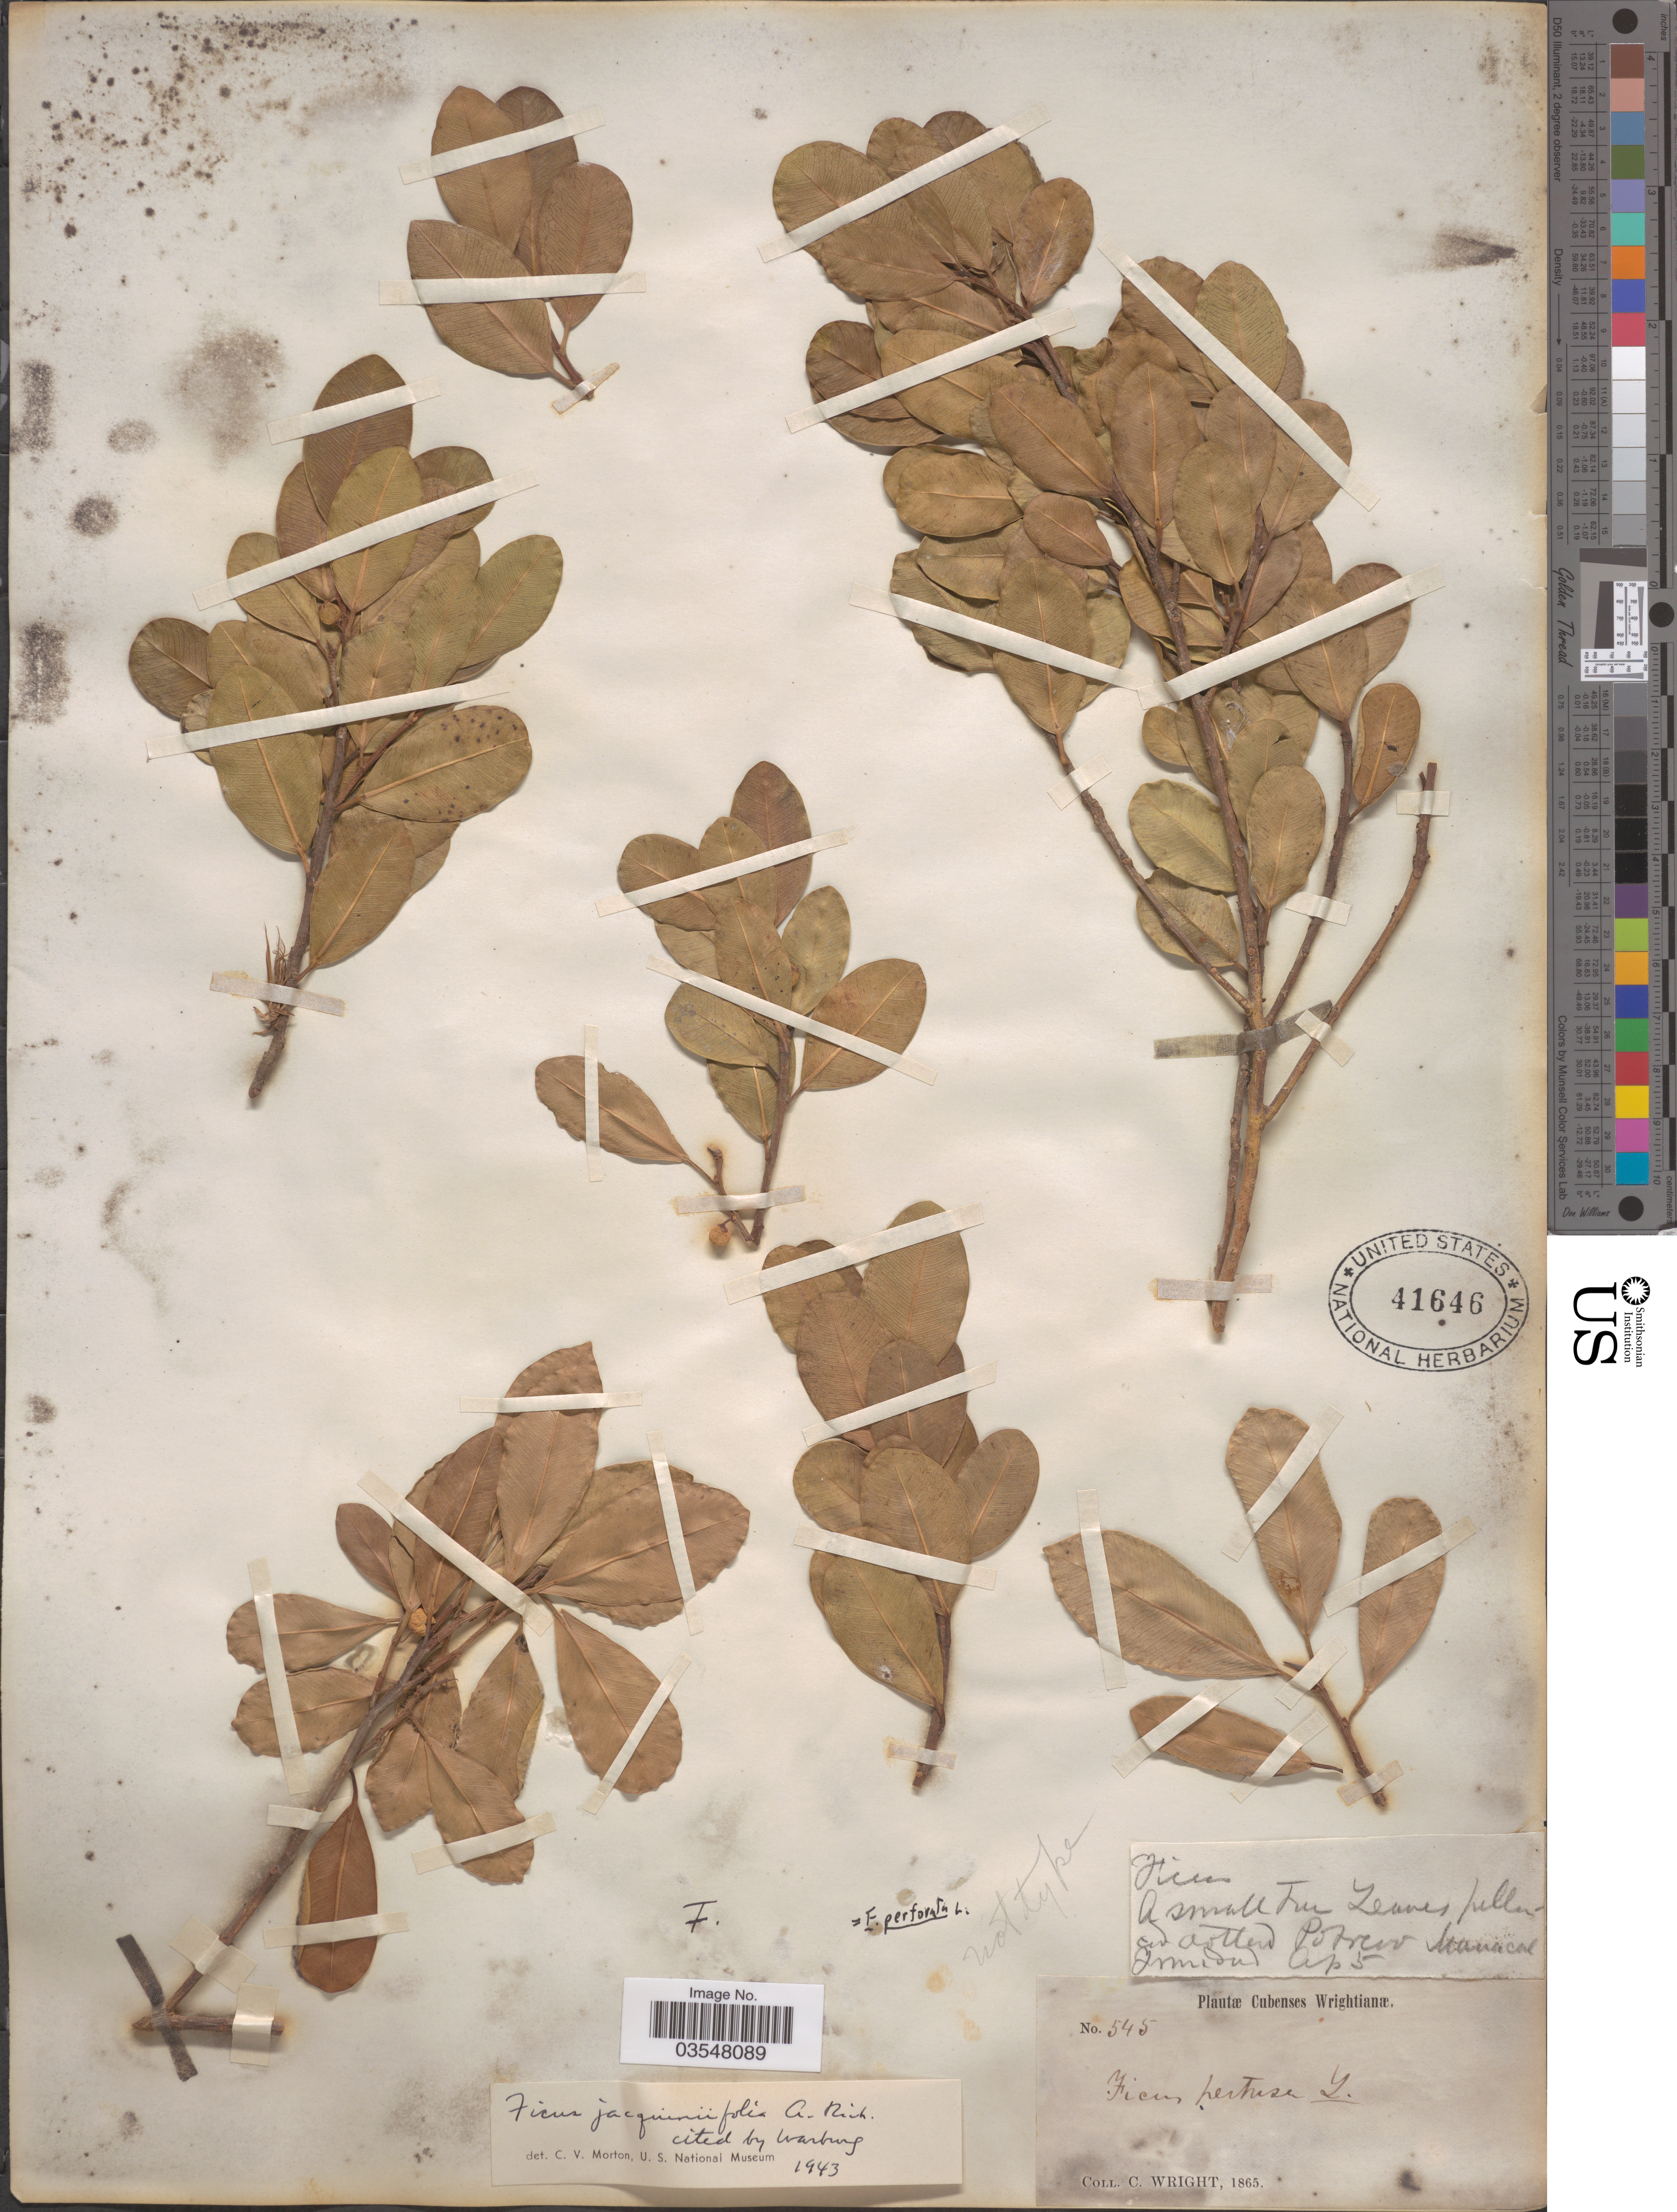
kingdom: Plantae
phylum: Tracheophyta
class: Magnoliopsida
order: Rosales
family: Moraceae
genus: Ficus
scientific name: Ficus perforata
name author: L.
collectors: C. Wright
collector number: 545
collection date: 1865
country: Cuba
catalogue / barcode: US 41646